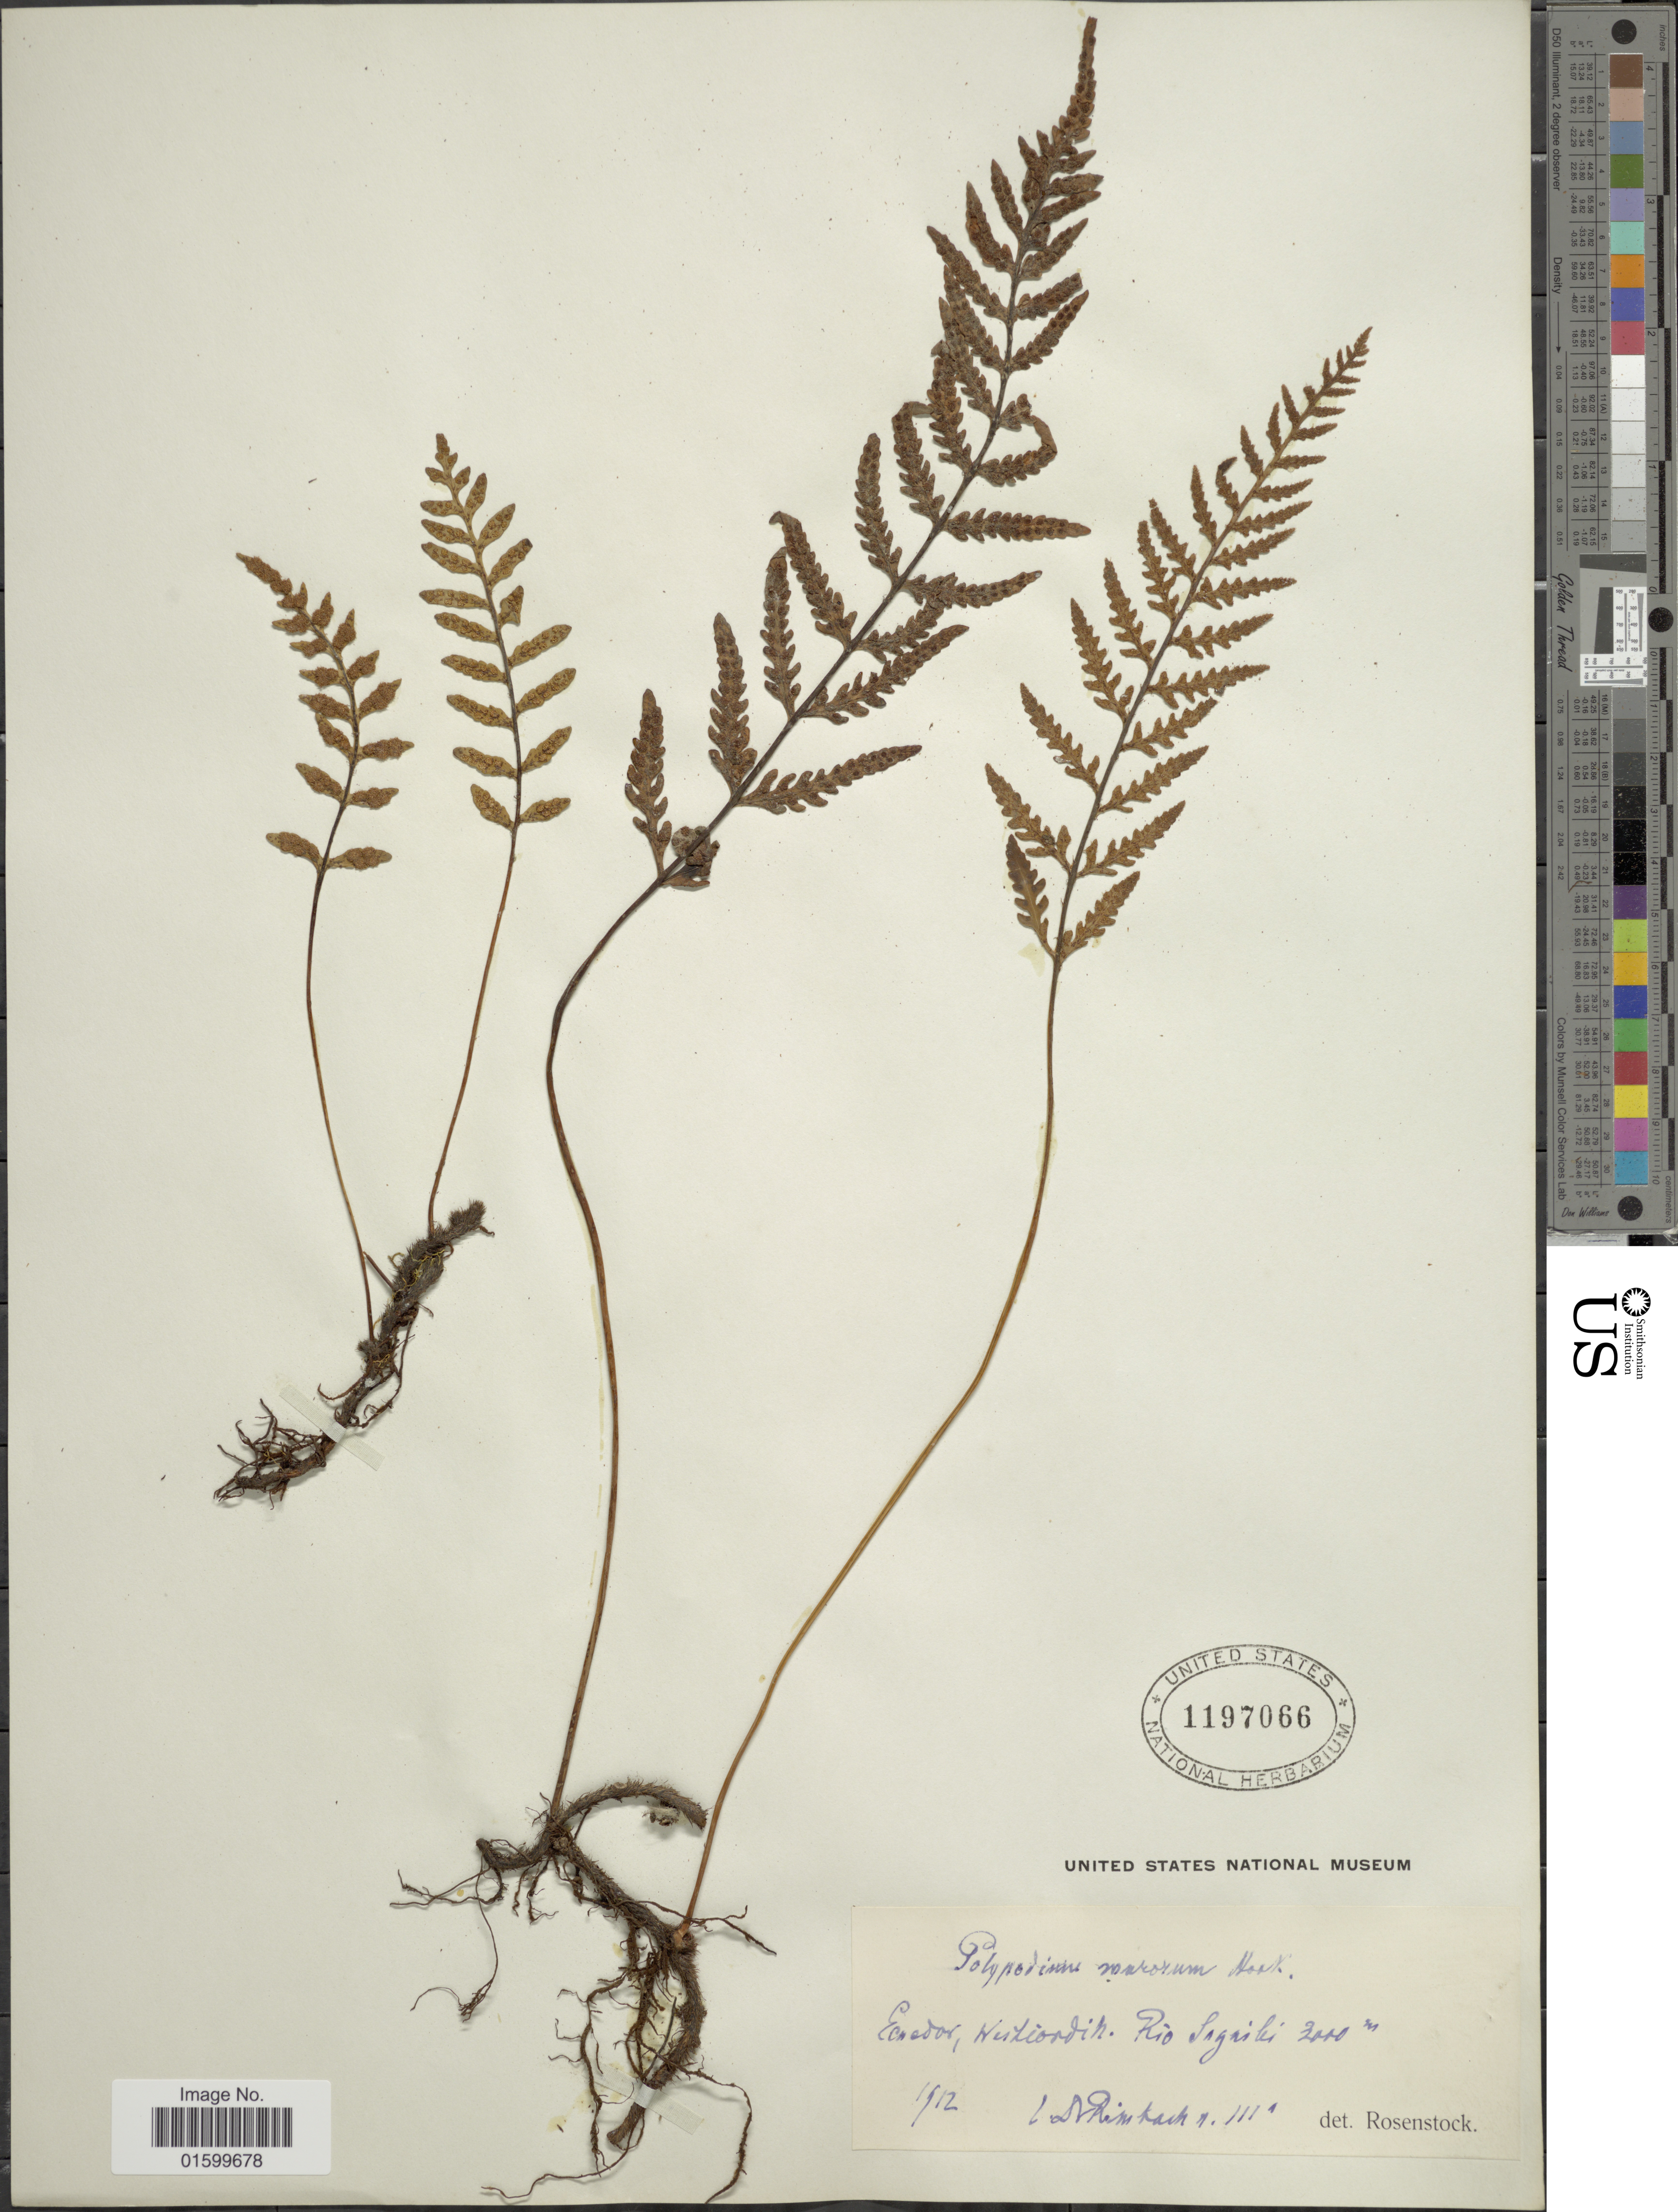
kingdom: Plantae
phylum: Tracheophyta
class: Polypodiopsida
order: Polypodiales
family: Polypodiaceae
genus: Pleopeltis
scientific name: Pleopeltis murorum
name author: (Hook.) A.R. Sm. & Tejero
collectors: Rimbach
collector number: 111a*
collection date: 1912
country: Ecuador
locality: Ecuador, Westiordih, Rio Suguibi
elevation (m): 2000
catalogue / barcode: US 1197066